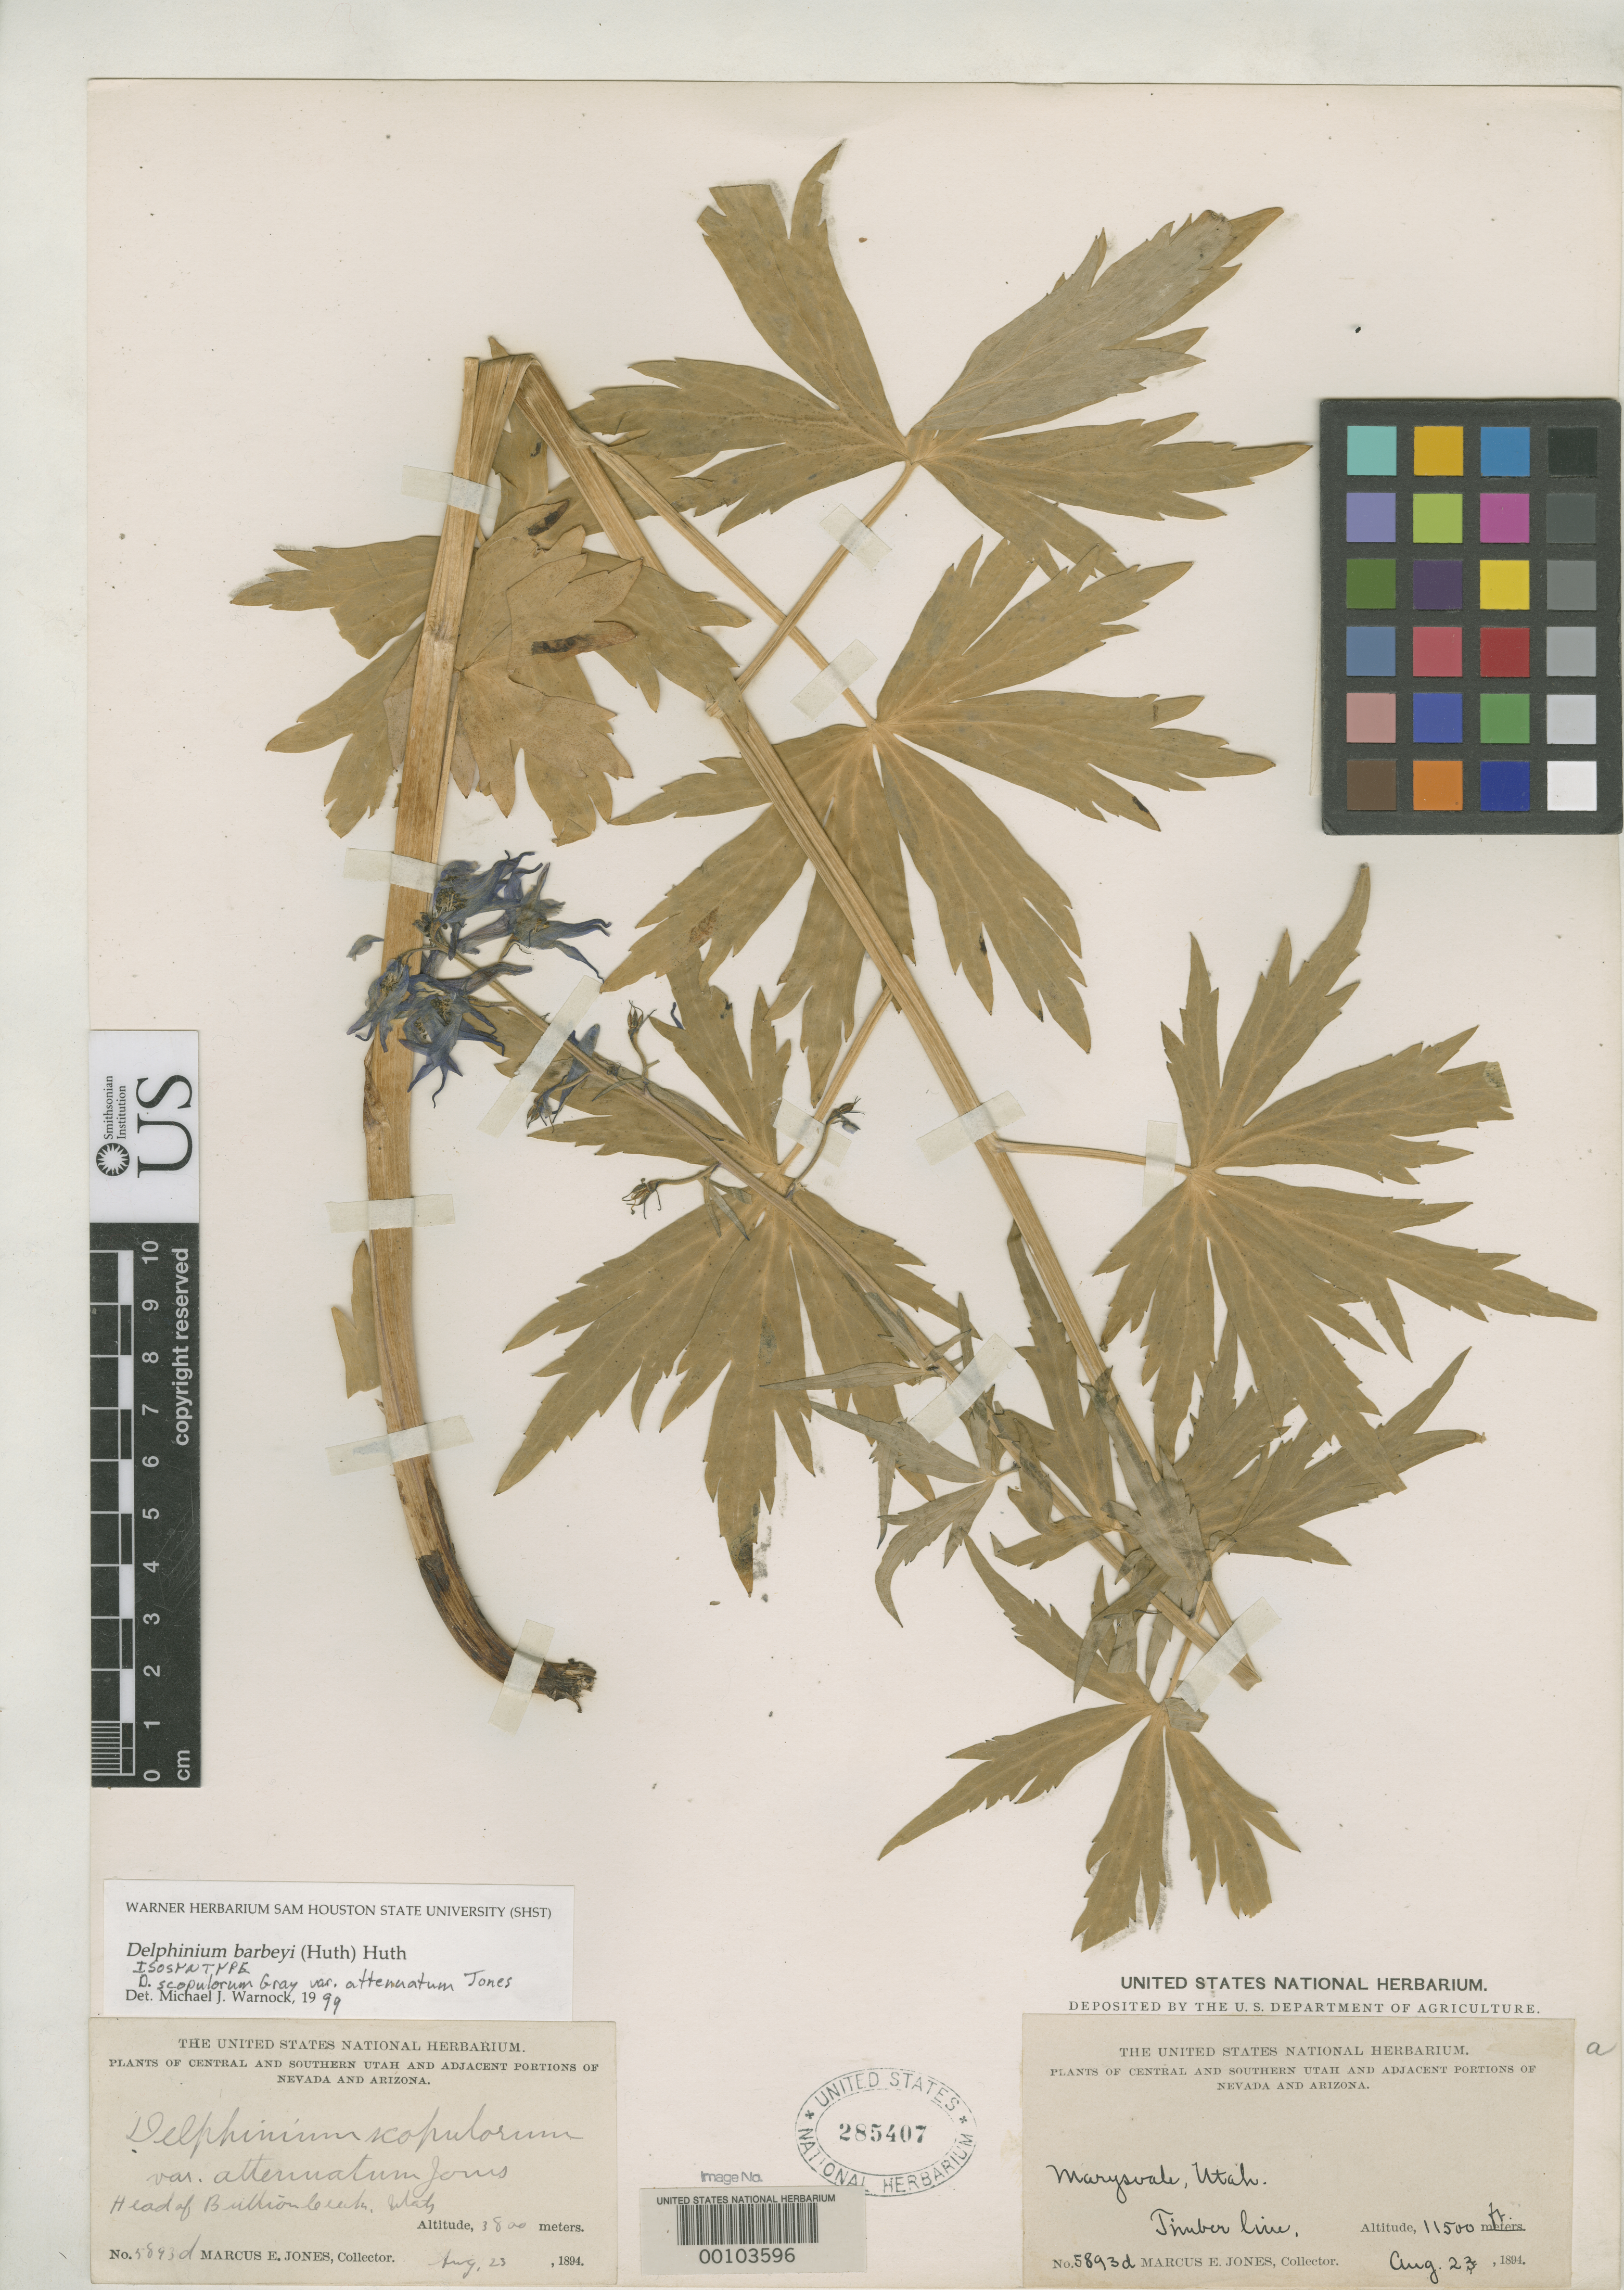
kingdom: Plantae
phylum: Tracheophyta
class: Magnoliopsida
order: Ranunculales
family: Ranunculaceae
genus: Delphinium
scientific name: Delphinium scopulorum var. attenuatum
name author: M.E. Jones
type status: Isosyntype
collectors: M. E. Jones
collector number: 5893 D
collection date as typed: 23 Aug 1894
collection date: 1894-08-23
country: United States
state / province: Utah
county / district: Piute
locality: Head of Bullion Creek near Marysvale.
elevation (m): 1150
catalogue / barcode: US 285407